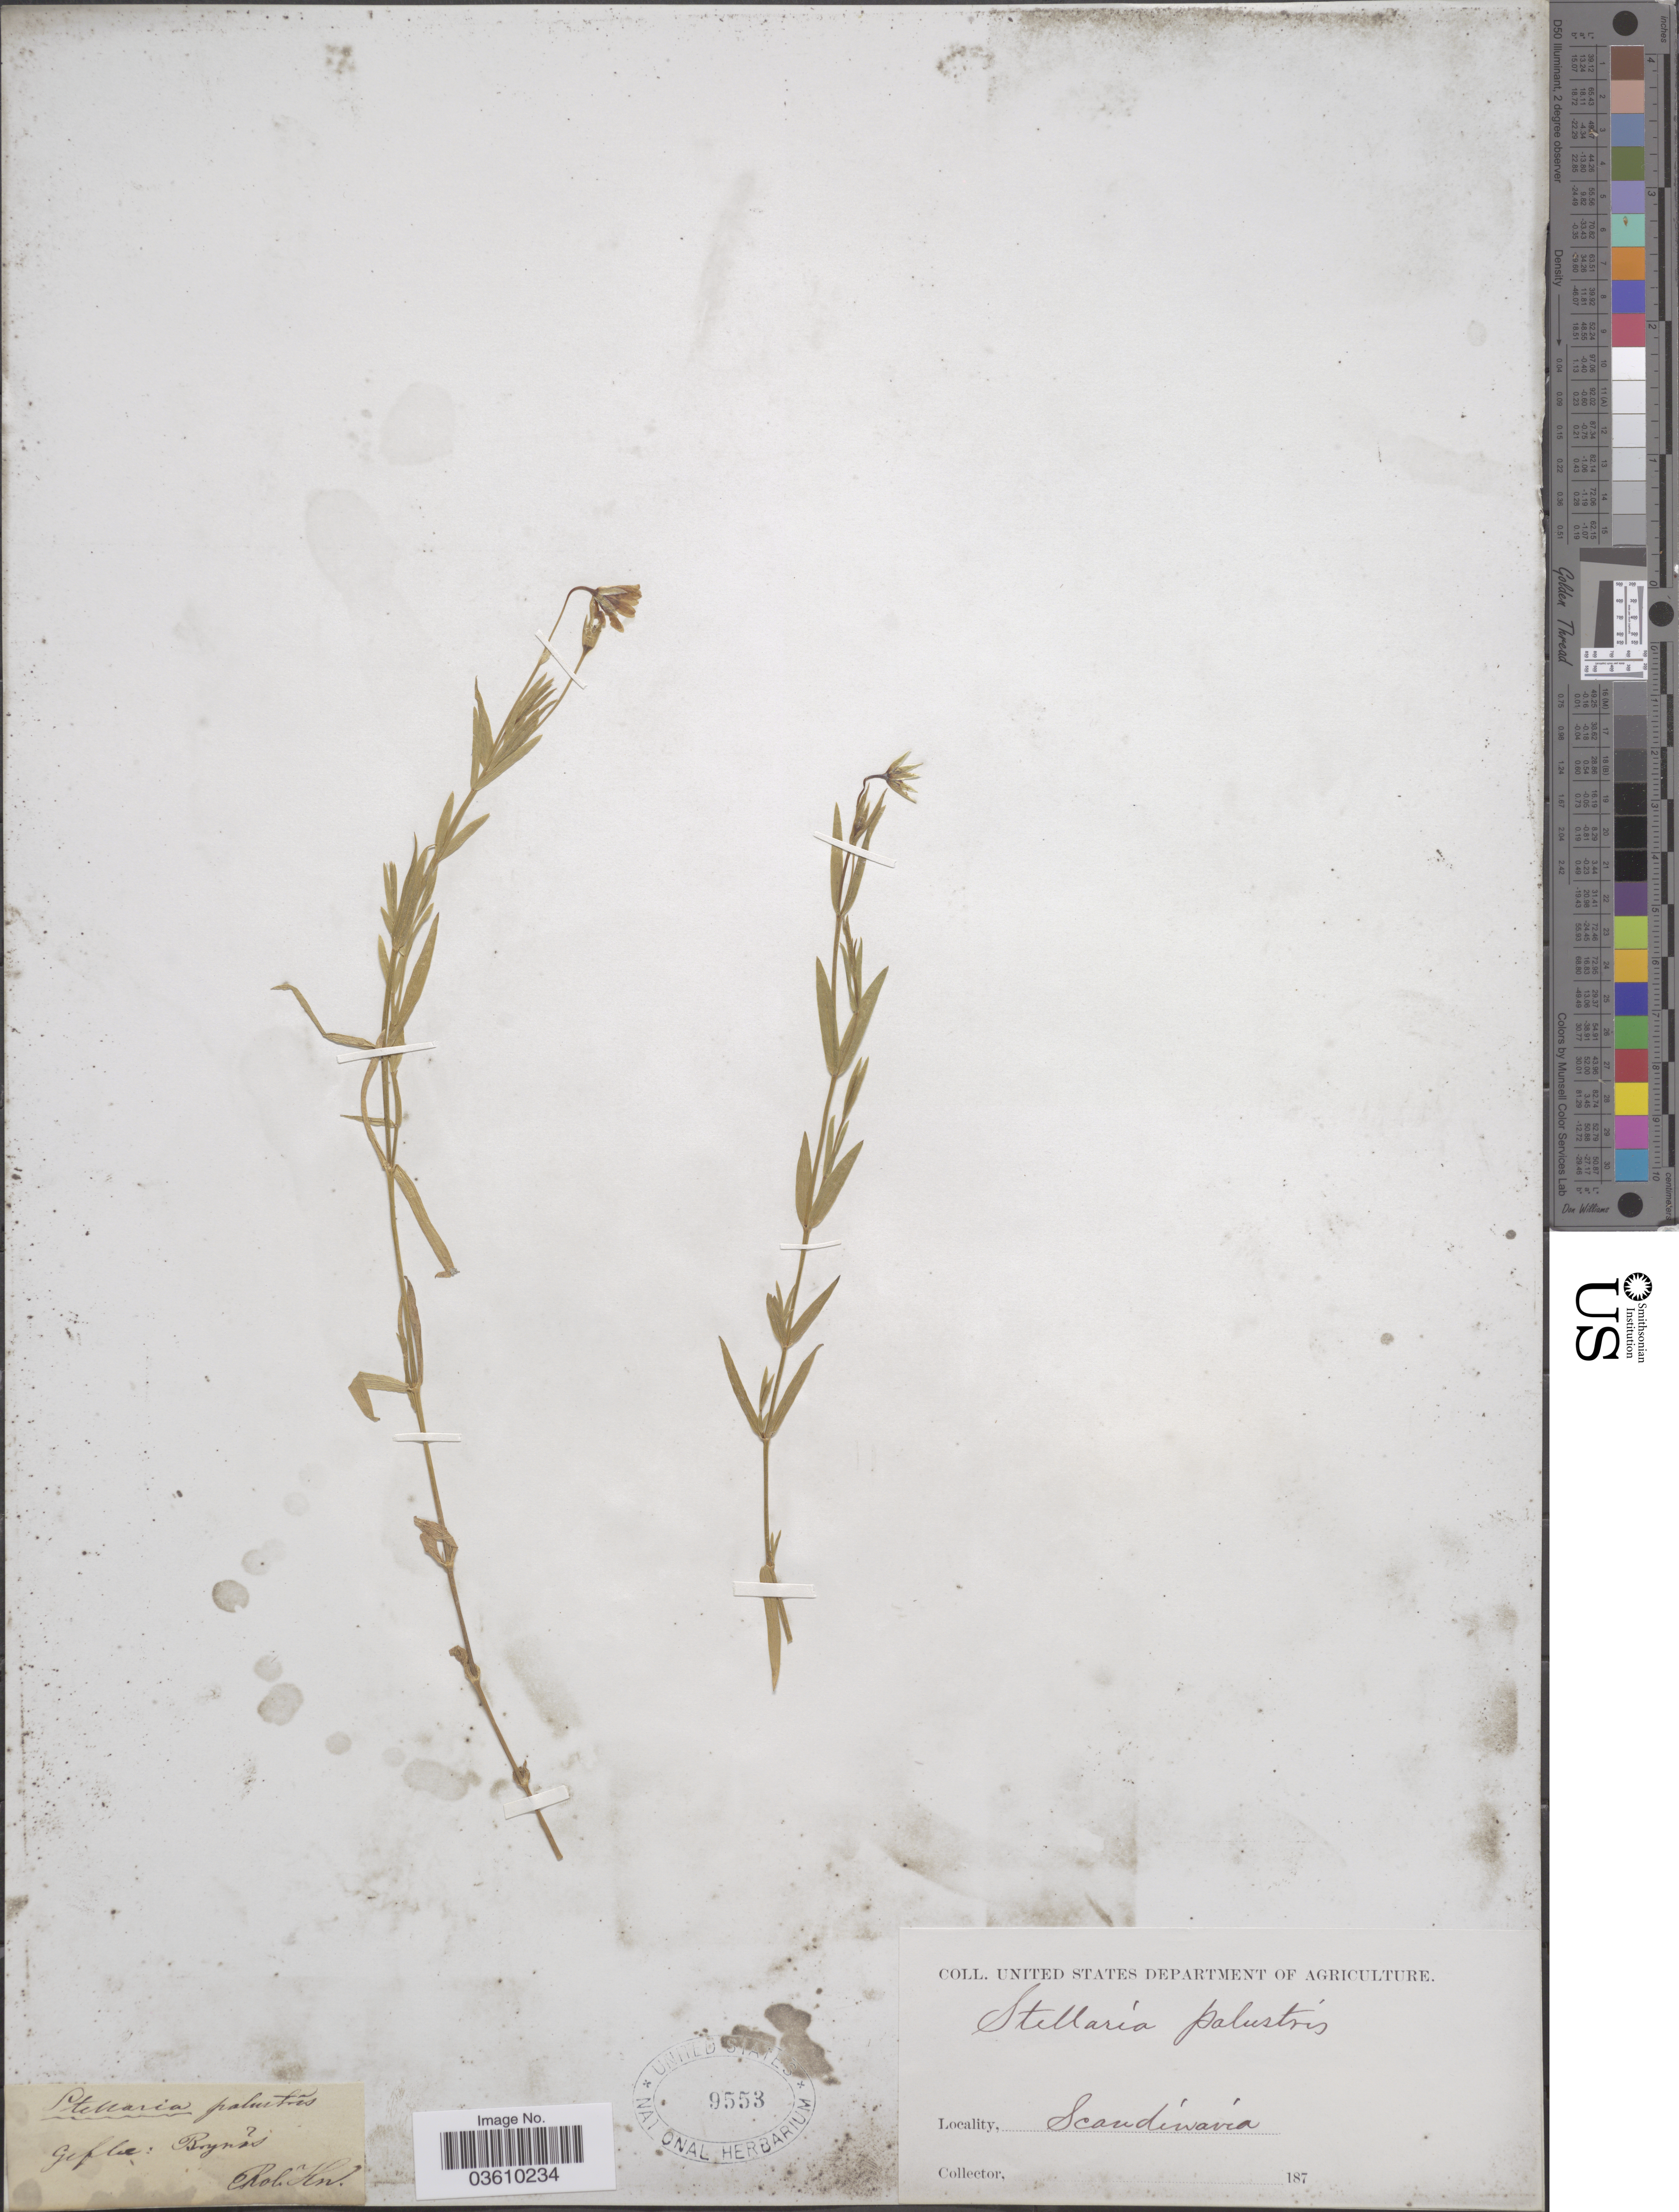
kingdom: Plantae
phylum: Tracheophyta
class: Magnoliopsida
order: Caryophyllales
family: Caryophyllaceae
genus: Stellaria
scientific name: Stellaria palustris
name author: Ehrh. ex Retz.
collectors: R. Hn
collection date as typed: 187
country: Sweden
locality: Scandinavia. Gefle: Brynas.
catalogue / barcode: US 9553